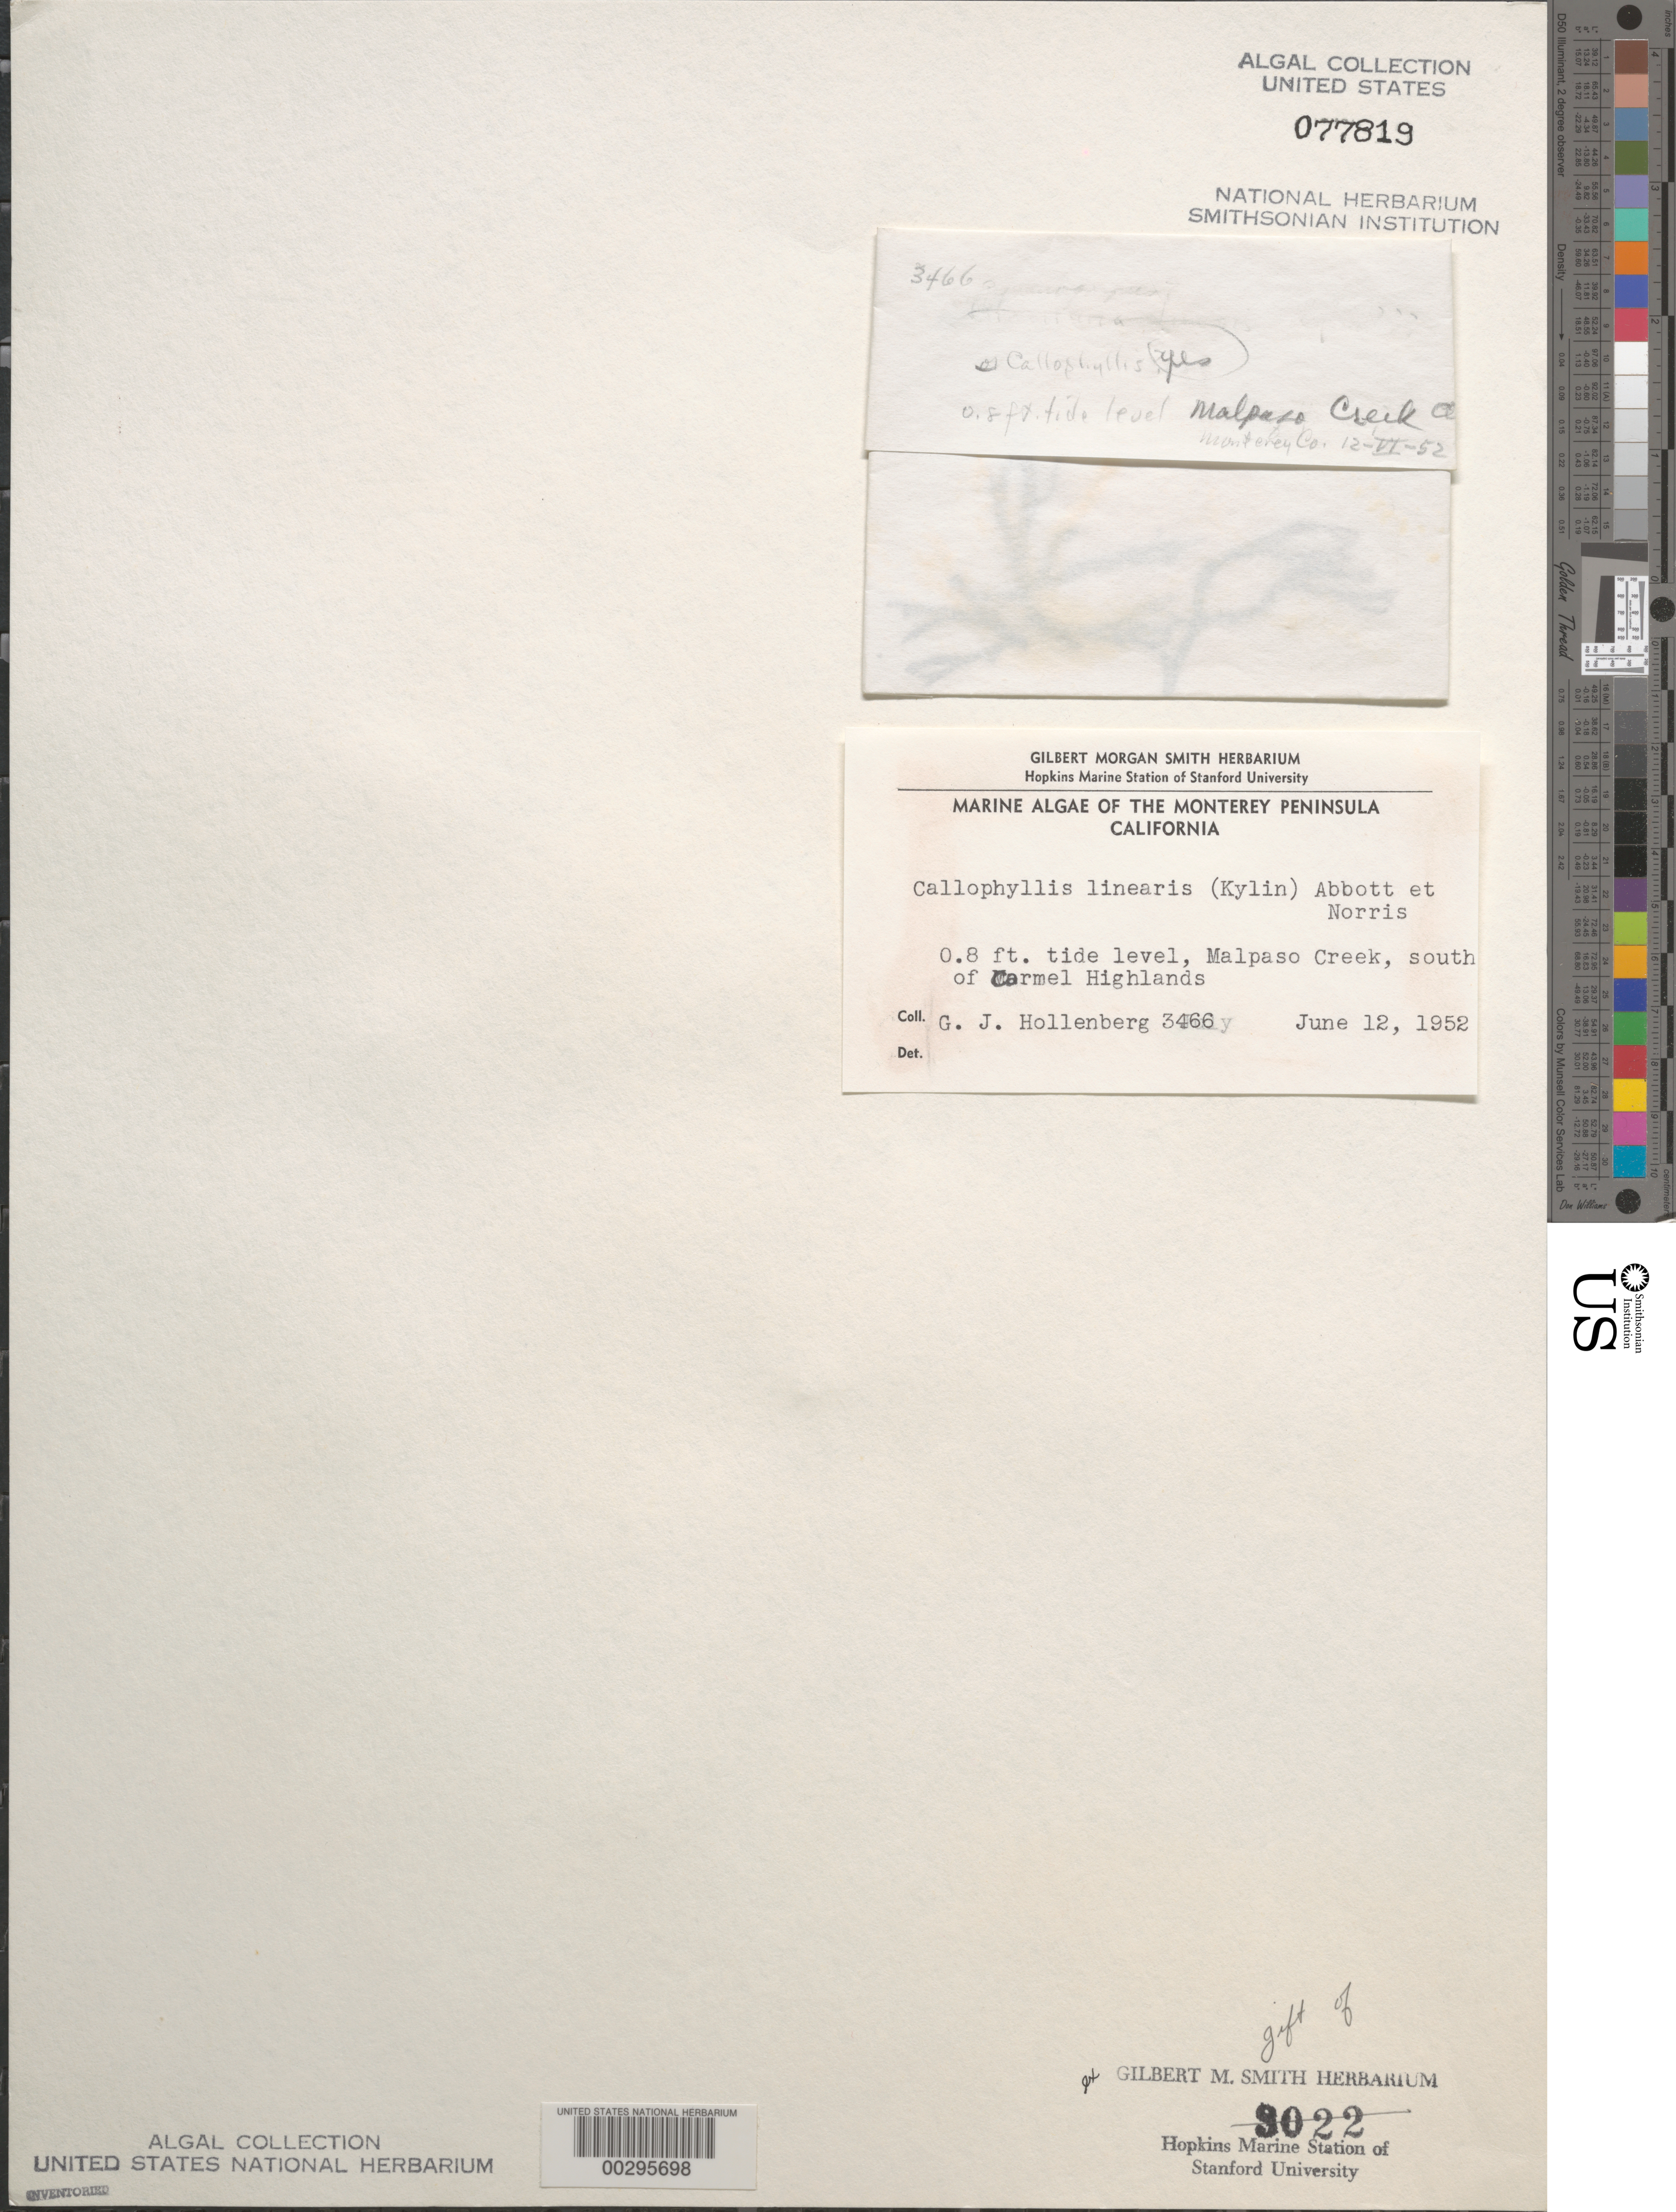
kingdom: Plantae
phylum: Rhodophyta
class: Florideophyceae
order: Gigartinales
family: Kallymeniaceae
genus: Callophyllis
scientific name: Callophyllis linearis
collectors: G. Hollenberg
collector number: GJH 3466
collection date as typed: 12 Jun 1952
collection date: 1952-06-12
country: United States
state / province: California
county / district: Monterey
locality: Malpaso Creek, south of Carmel Highlands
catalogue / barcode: US 77819